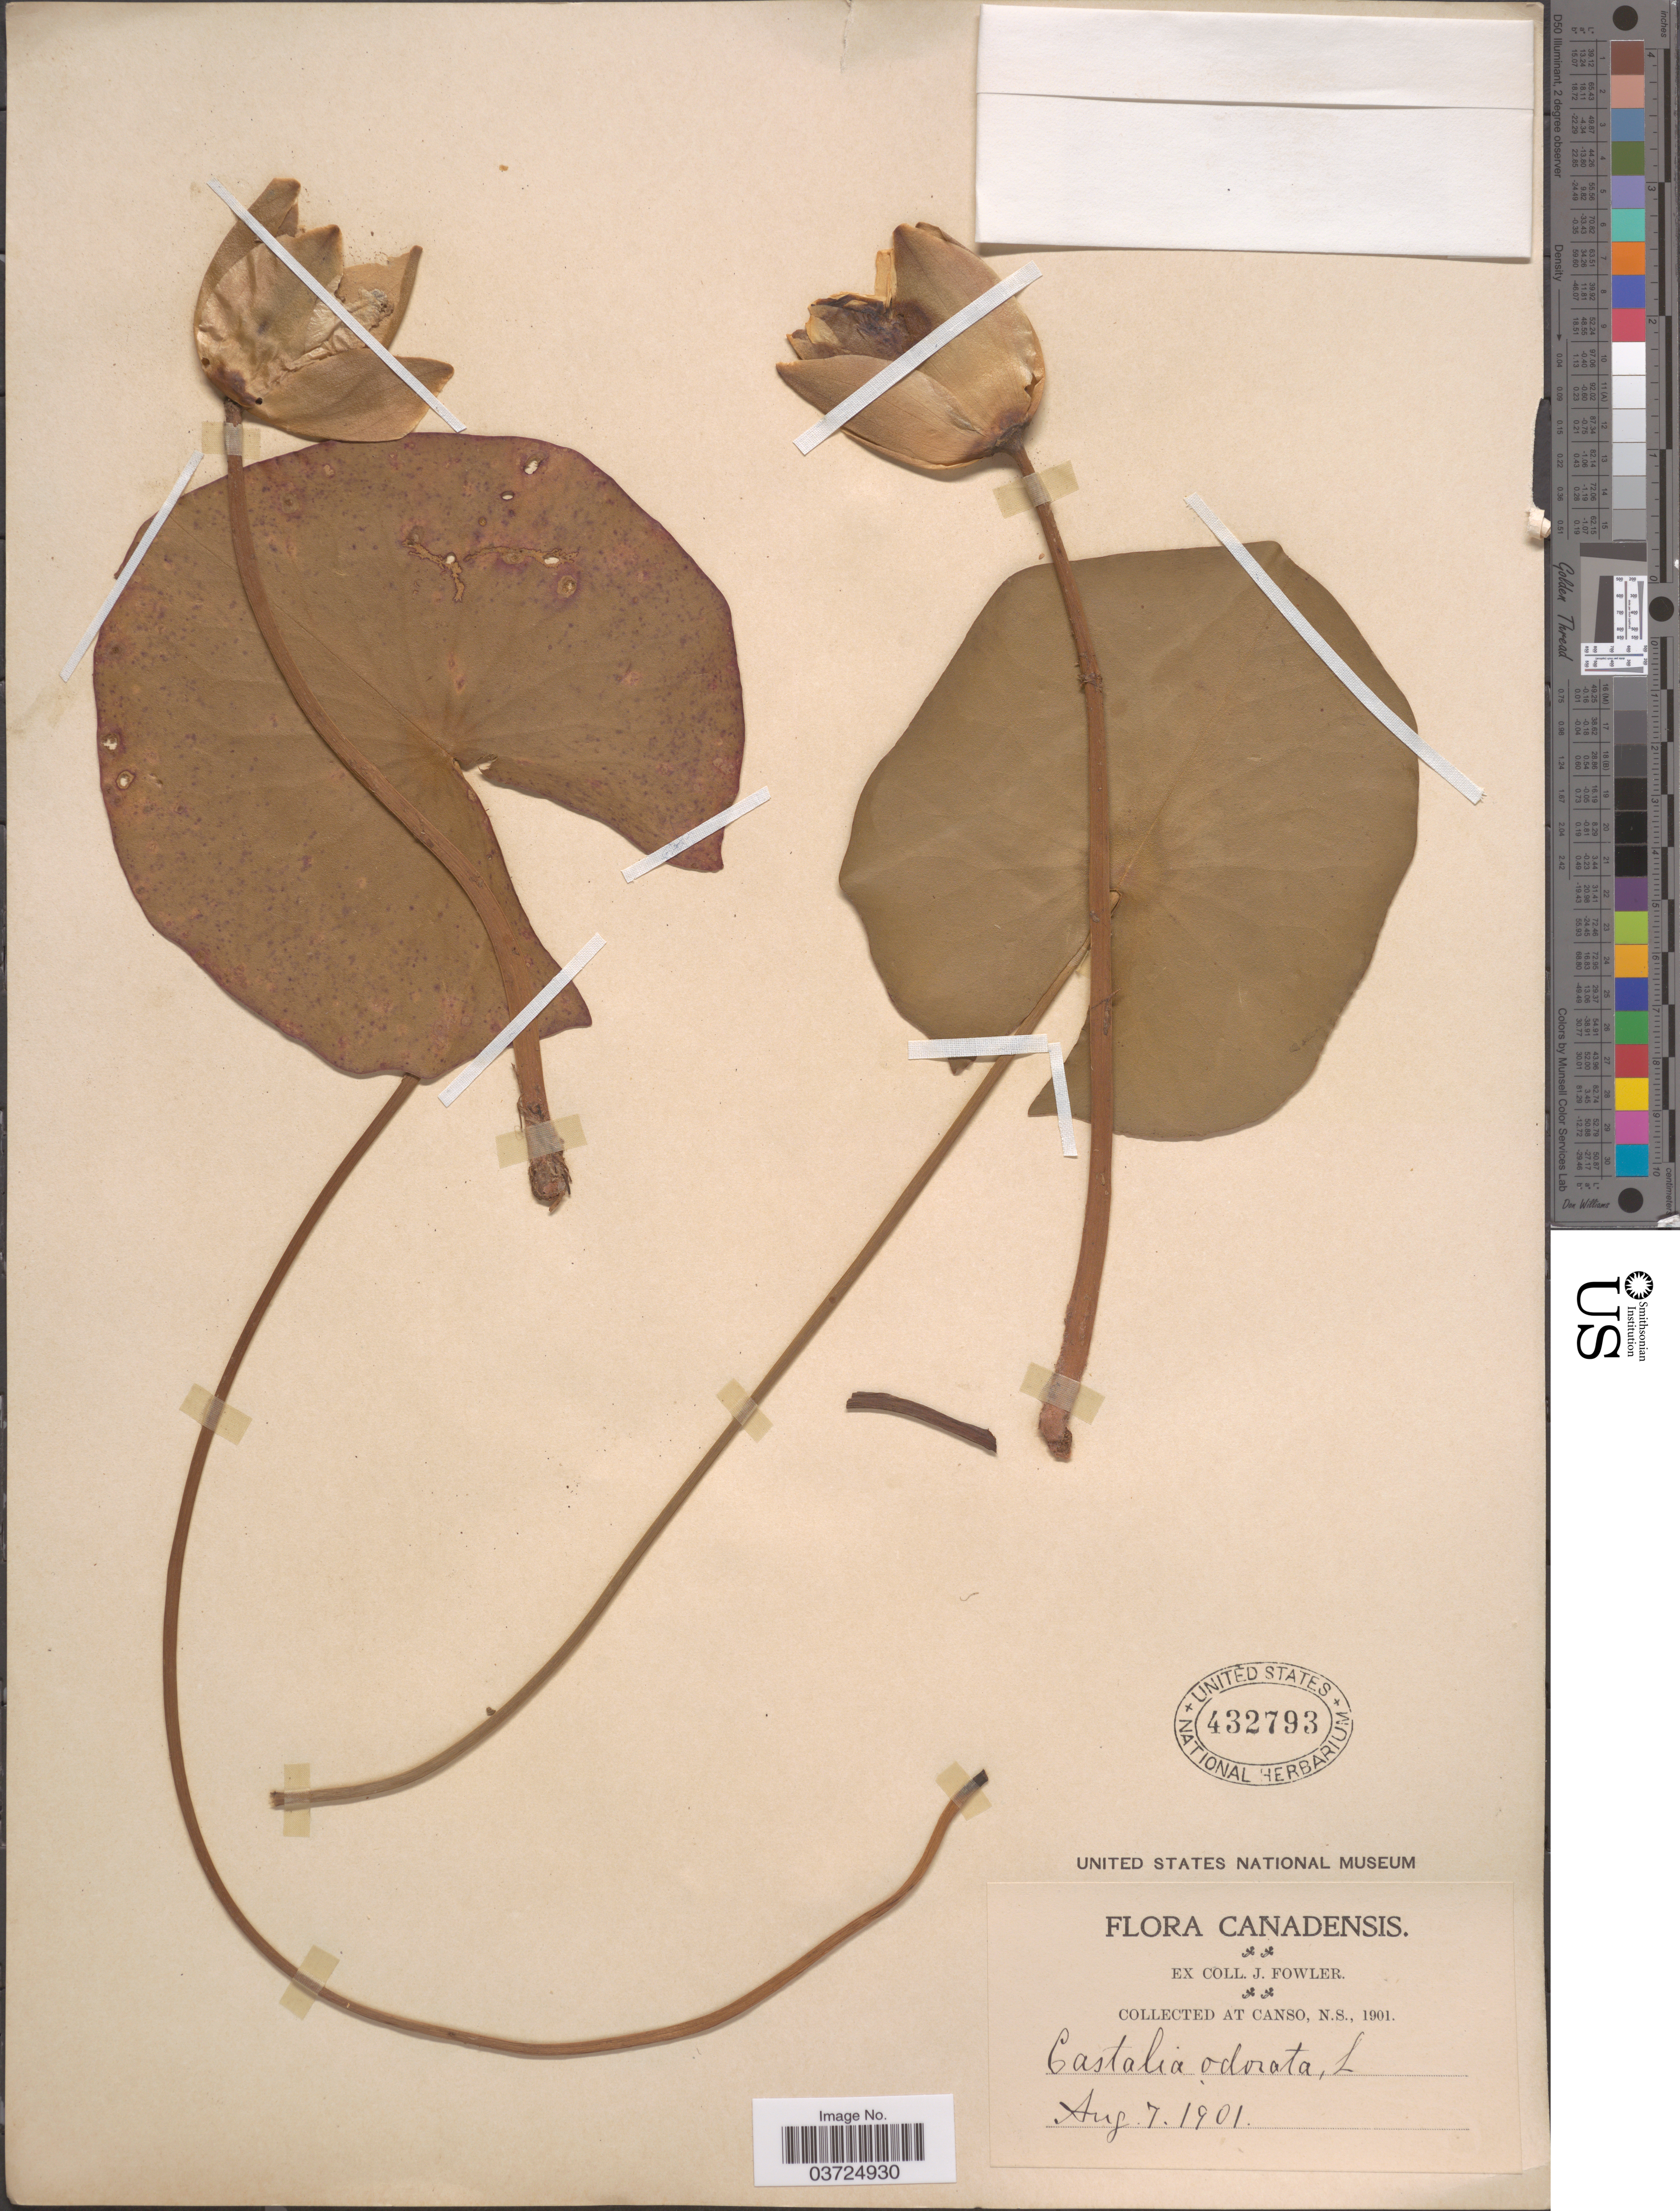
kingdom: Plantae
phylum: Tracheophyta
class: Magnoliopsida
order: Nymphaeales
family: Nymphaeaceae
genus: Nymphaea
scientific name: Nymphaea odorata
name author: Aiton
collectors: J. Fowler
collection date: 1901-08-07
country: Canada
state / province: Nova Scotia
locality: Canso, N. S.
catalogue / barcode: US 432793